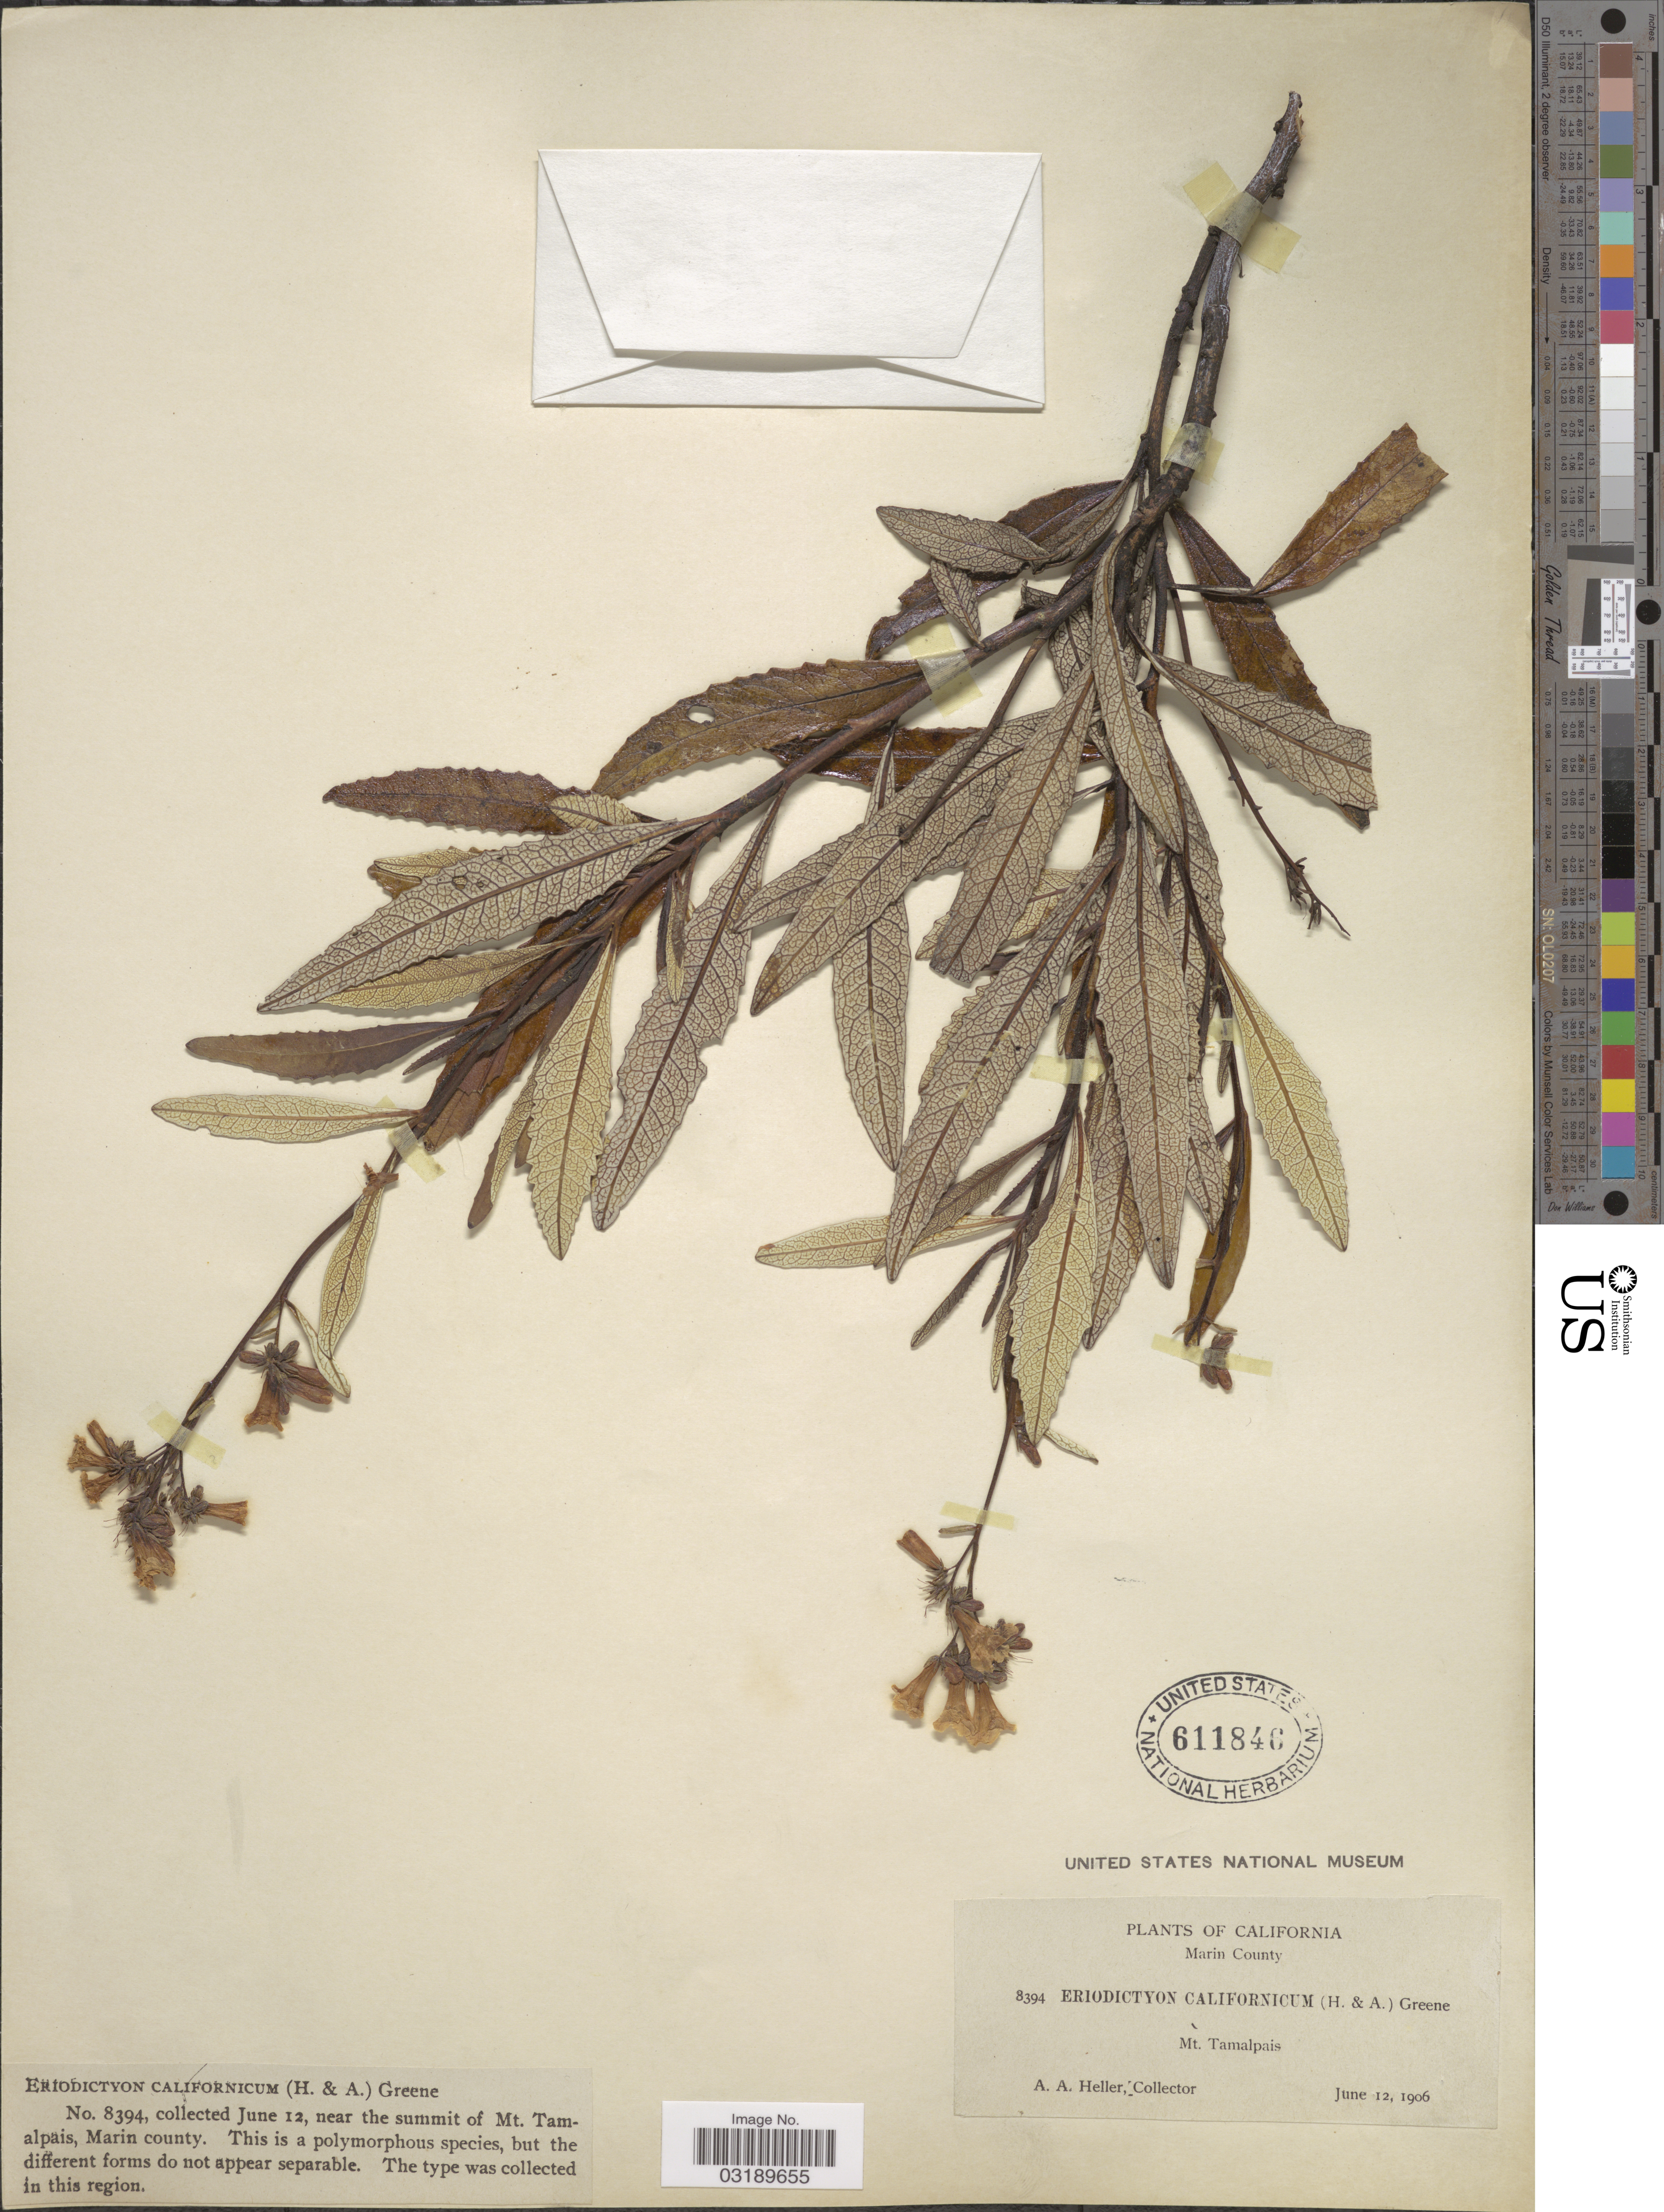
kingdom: Plantae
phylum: Tracheophyta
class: Magnoliopsida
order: Boraginales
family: Namaceae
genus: Eriodictyon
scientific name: Eriodictyon californicum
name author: (Hook. & Arn.) Torr.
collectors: A. A. Heller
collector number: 8394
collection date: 1906-06-12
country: United States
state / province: California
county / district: Marin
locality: Marin County. Mt. Tamalpais. Near the summit of Mt. Tamalpais.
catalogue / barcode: US 611846